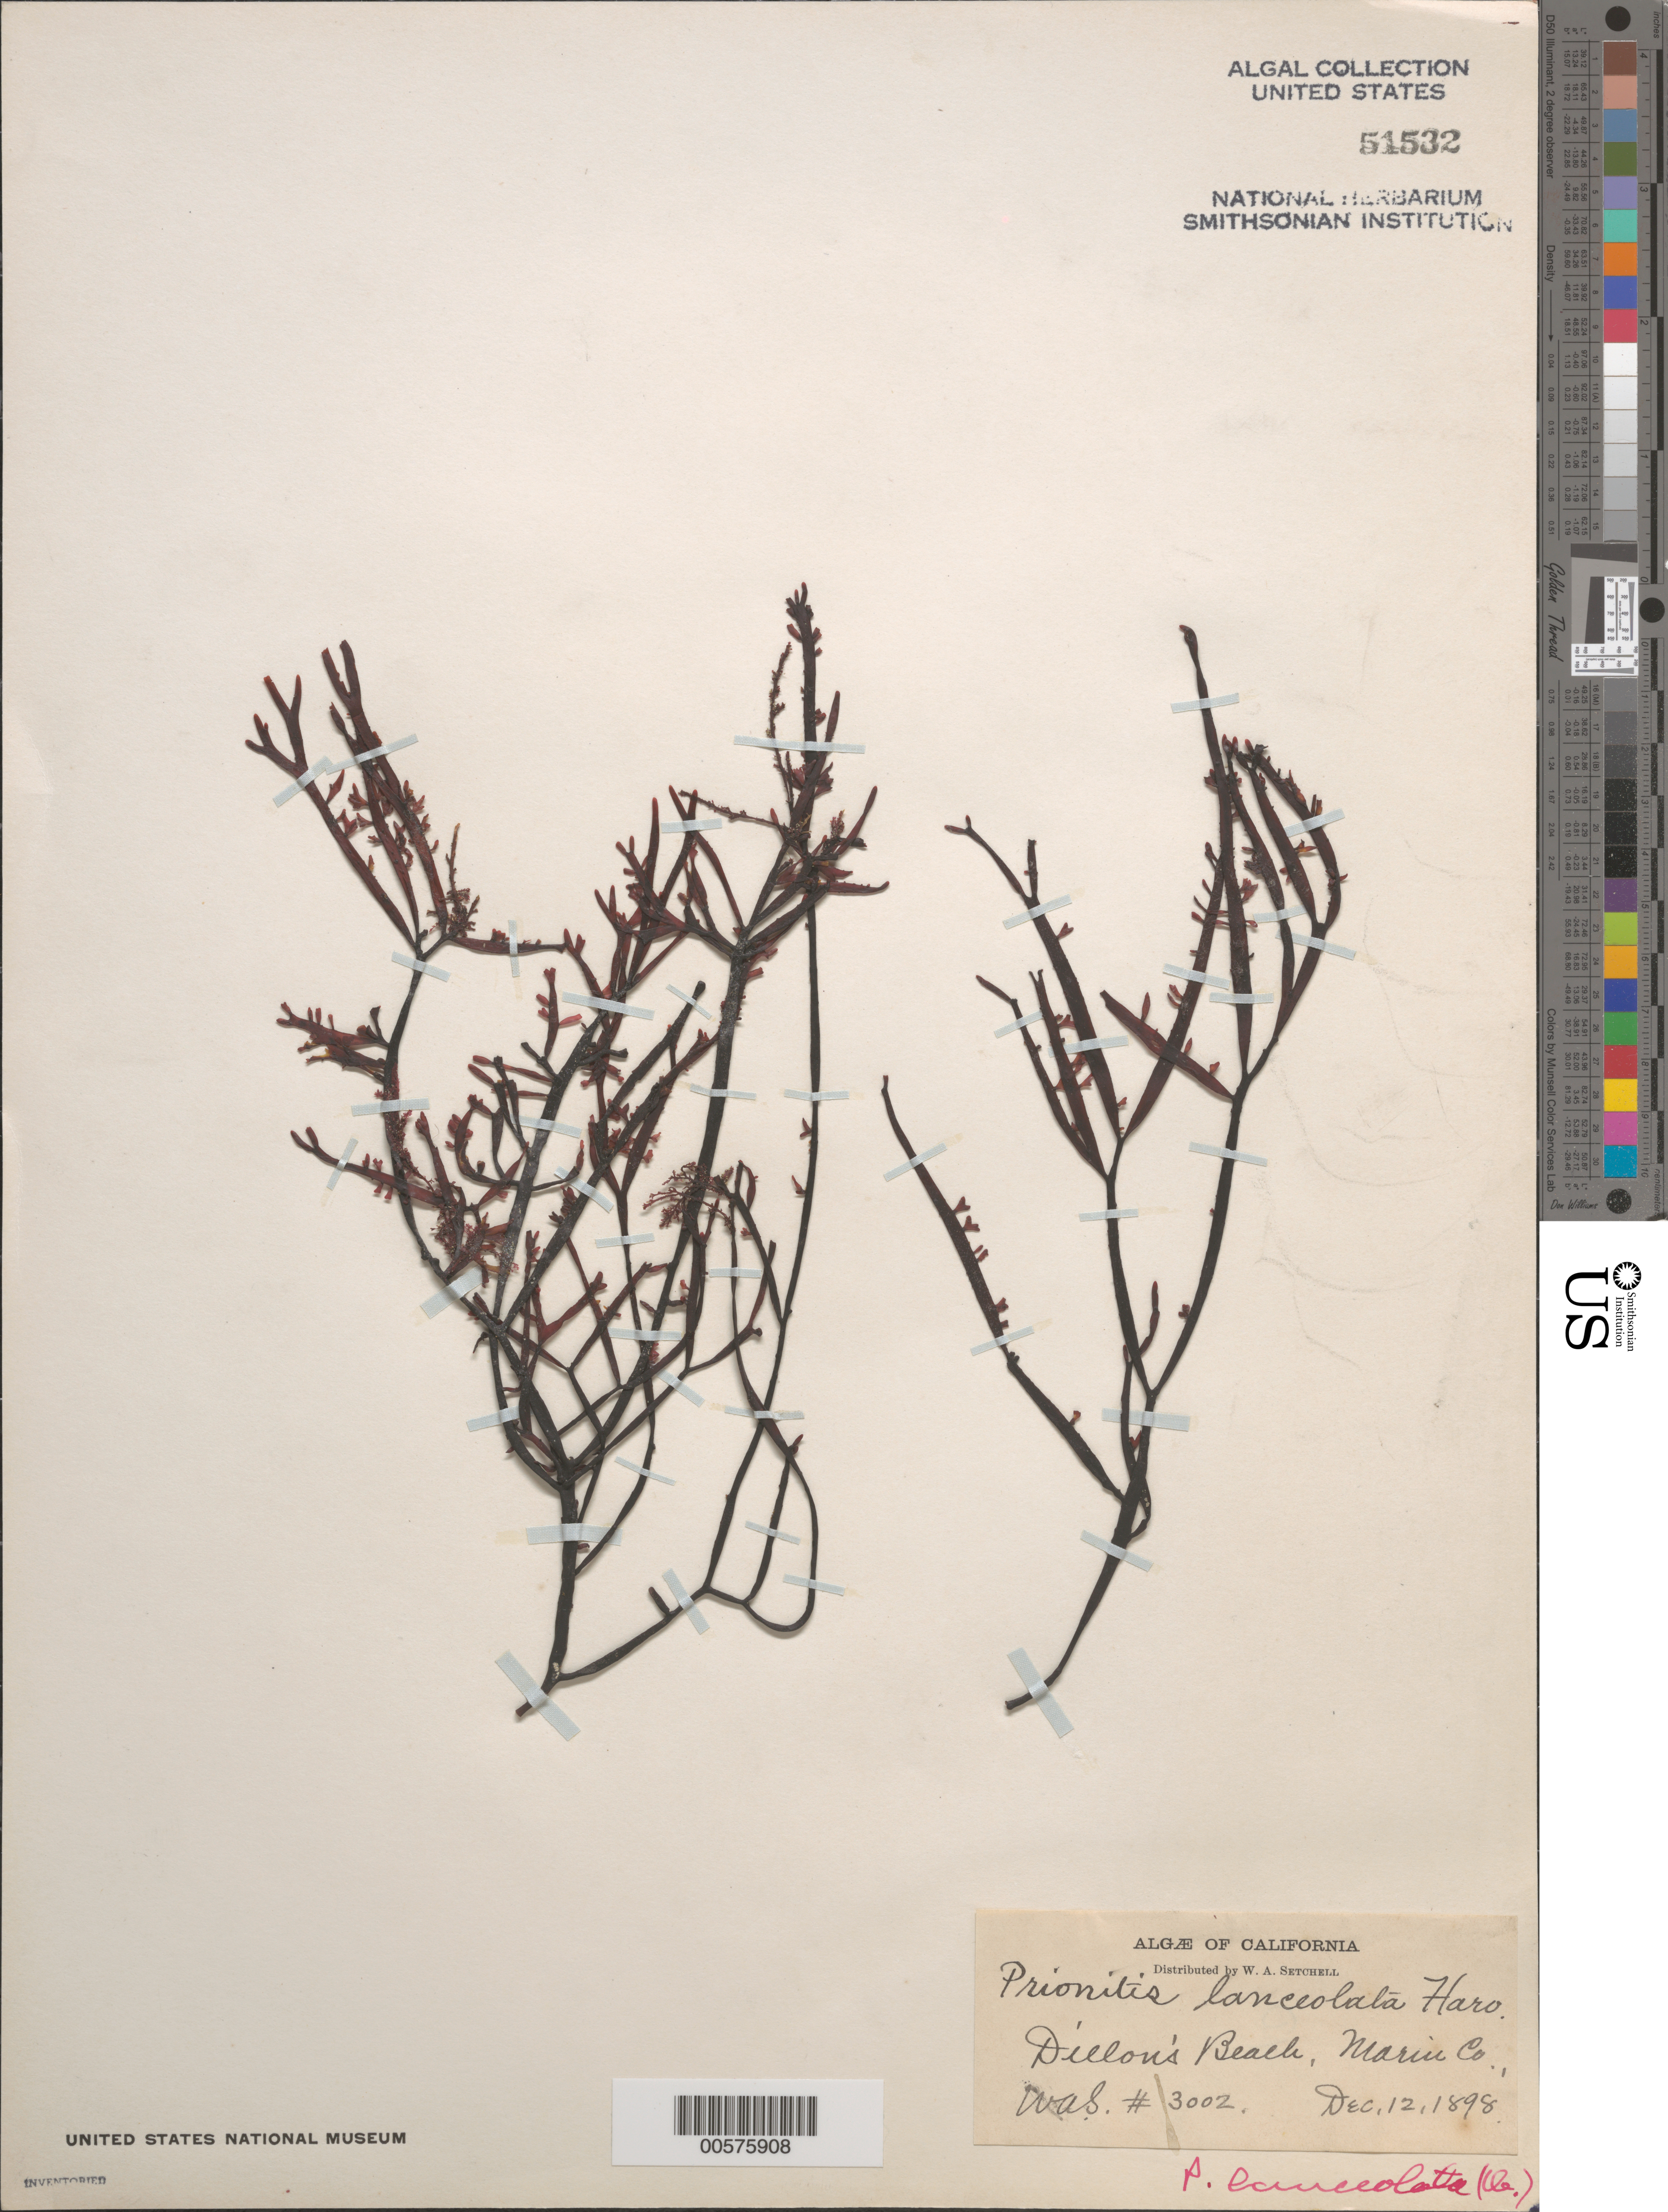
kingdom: Plantae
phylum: Rhodophyta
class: Florideophyceae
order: Cryptonemiales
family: Cryptonemiaceae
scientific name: Prionitis lanceolata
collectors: W. Setchell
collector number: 3002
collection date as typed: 12 Dec 1898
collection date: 1898-12-12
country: United States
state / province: California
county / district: Marin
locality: Dillons Beach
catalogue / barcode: US 51532